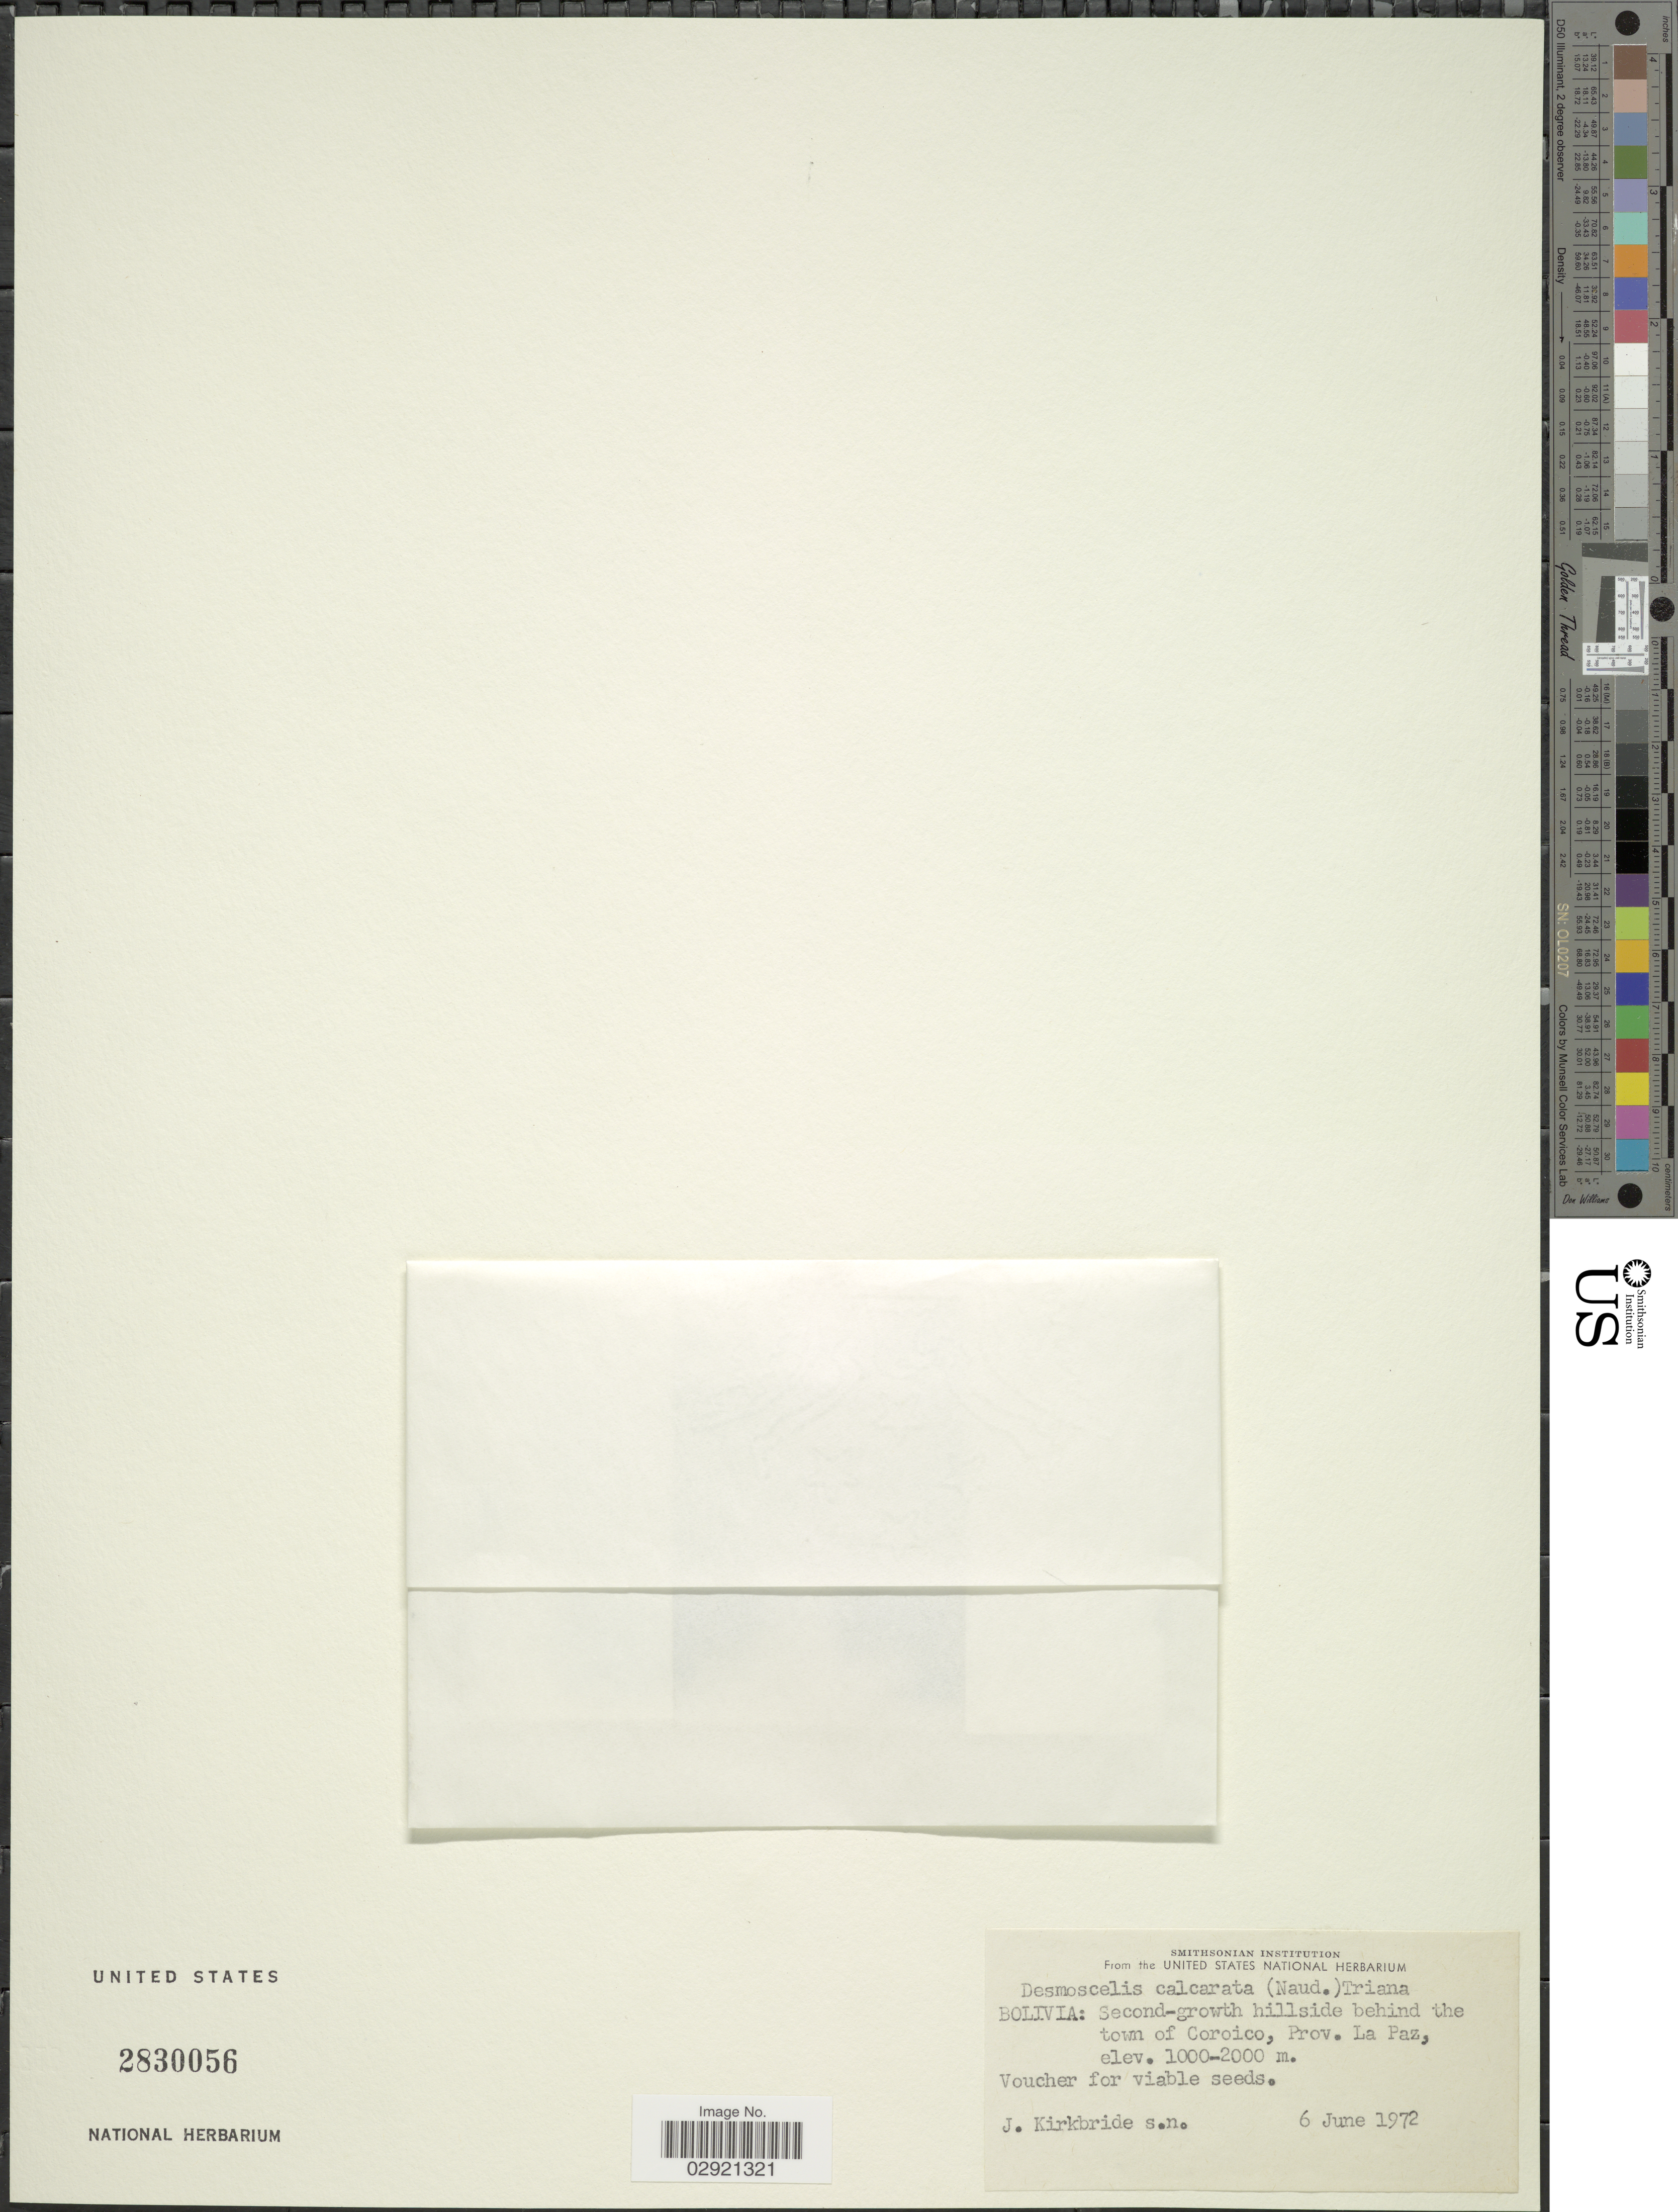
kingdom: Plantae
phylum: Tracheophyta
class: Magnoliopsida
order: Myrtales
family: Melastomataceae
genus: Desmoscelis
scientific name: Desmoscelis sp.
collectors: J. Kirkbride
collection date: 1972-06-06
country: Bolivia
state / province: La Paz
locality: Behind the town of Coroico.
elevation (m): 1000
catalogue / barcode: US 2930056